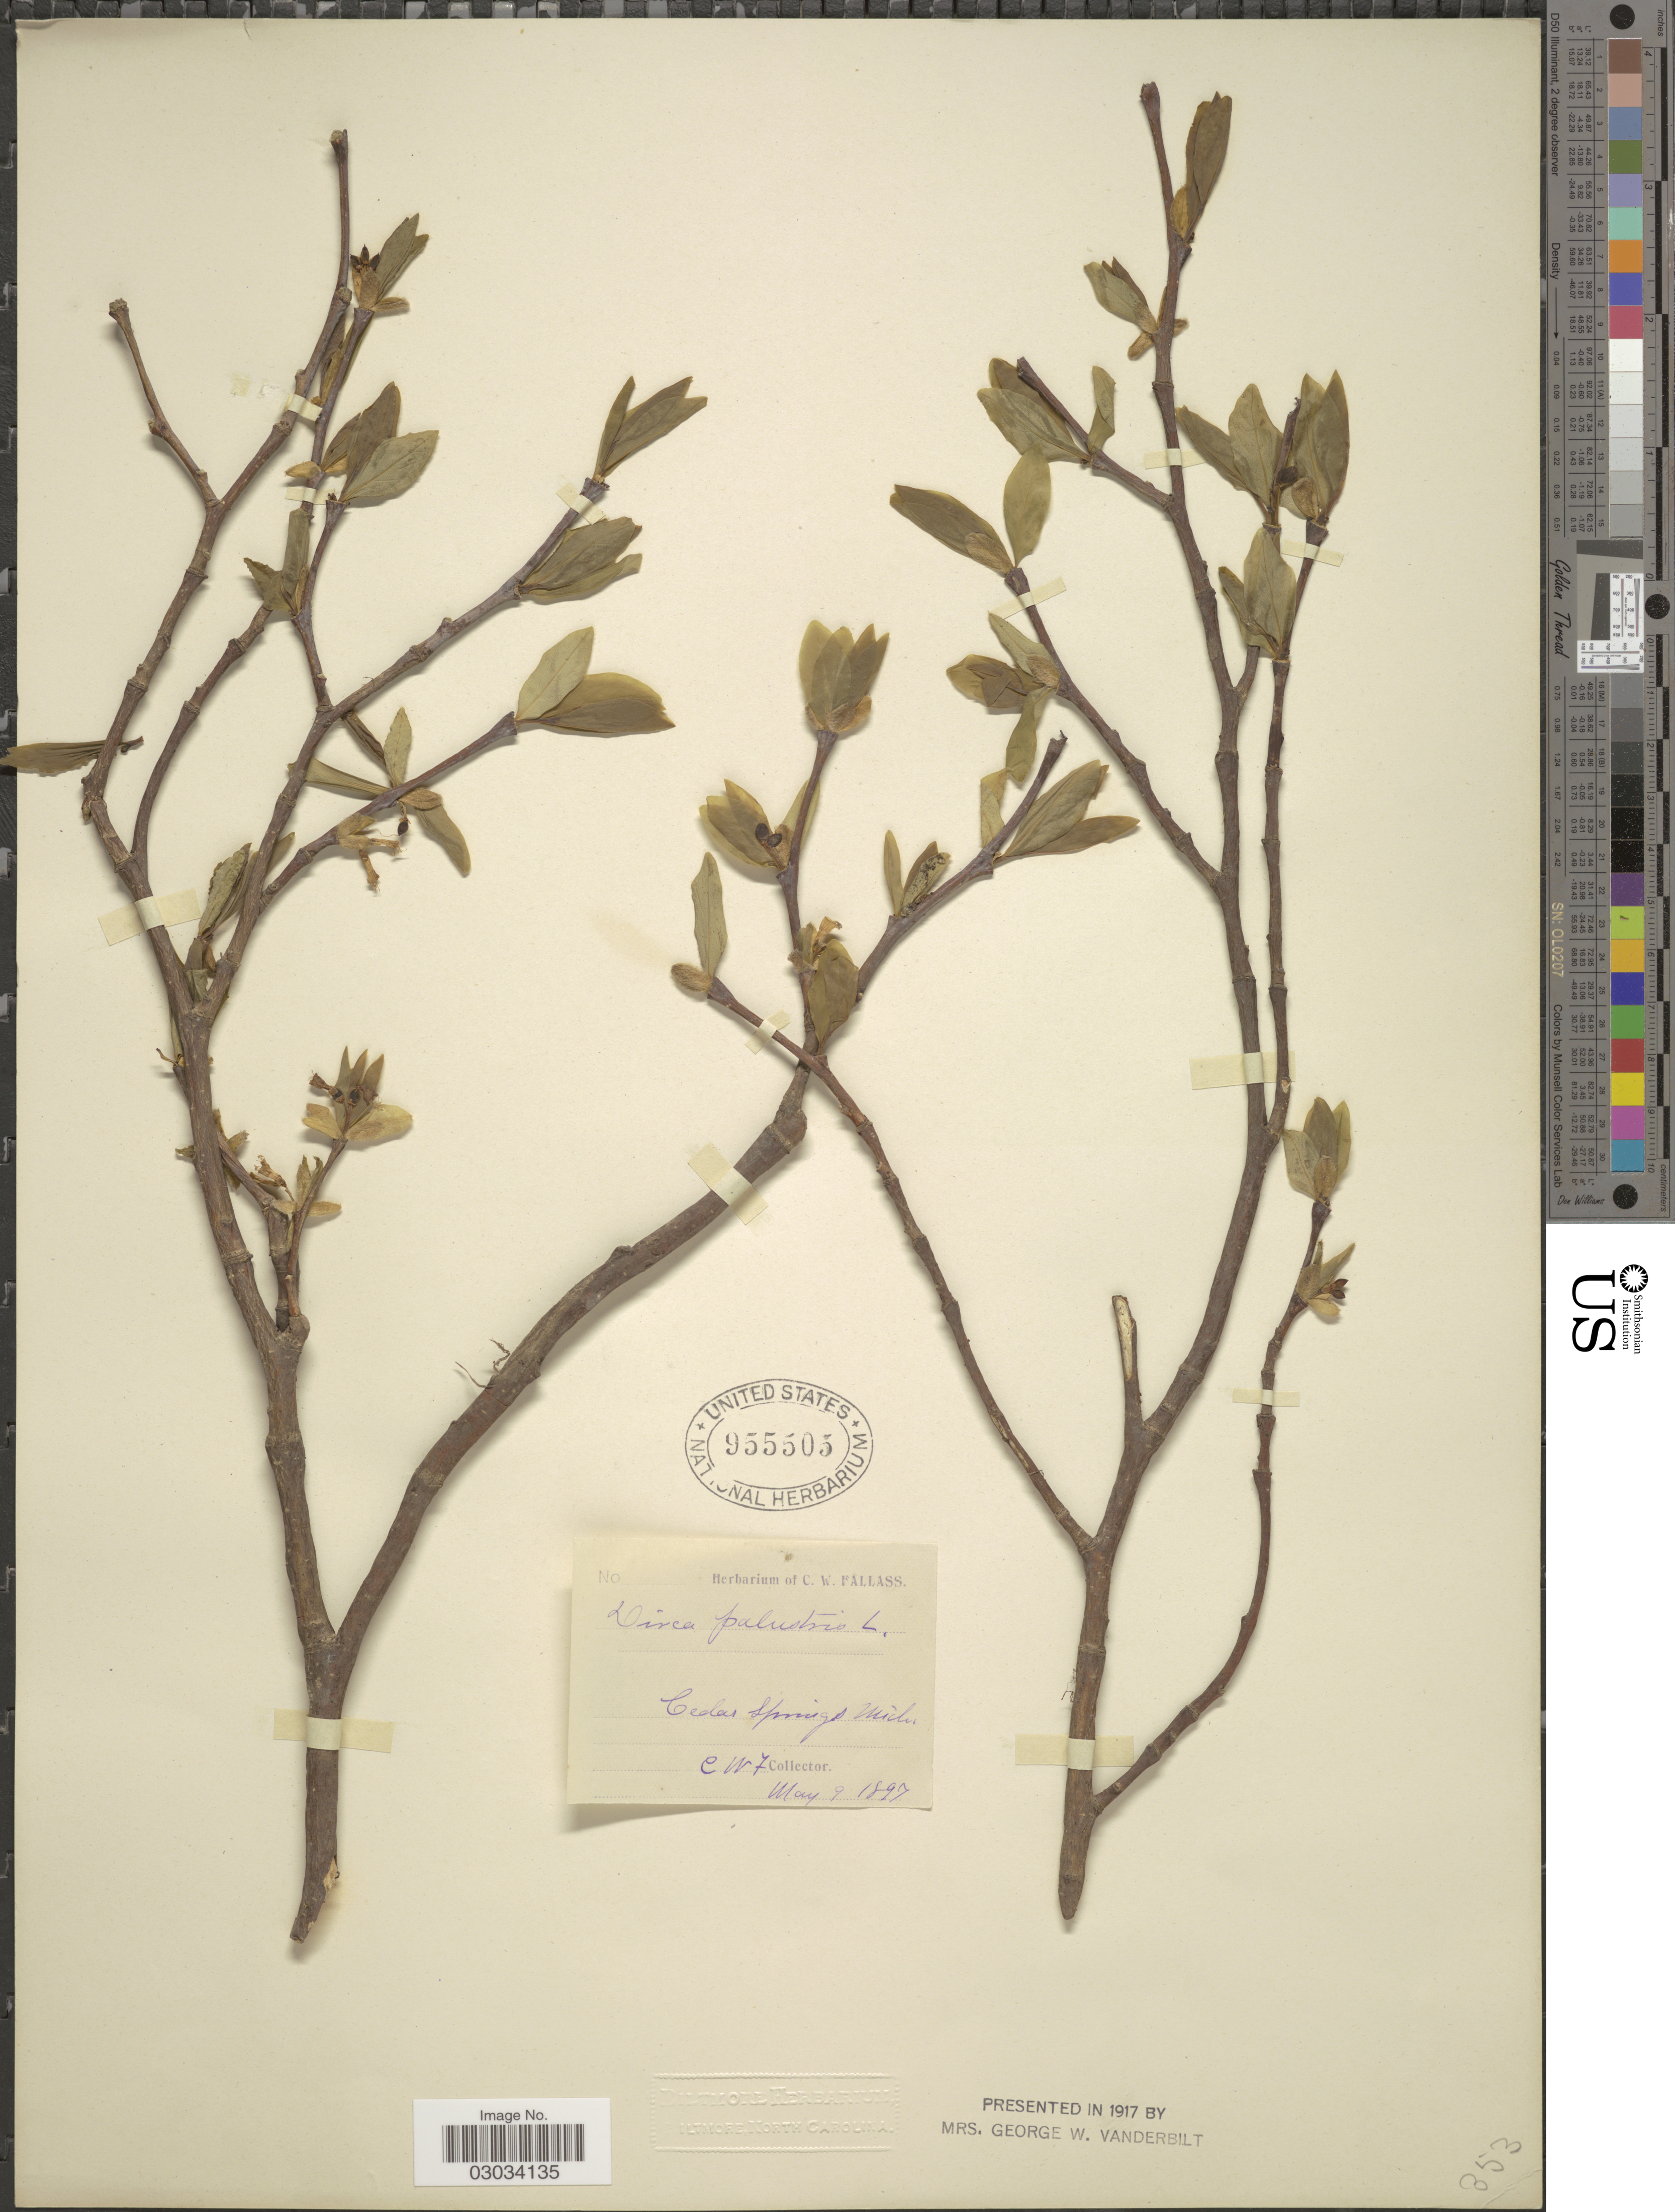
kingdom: Plantae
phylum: Tracheophyta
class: Magnoliopsida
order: Malvales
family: Thymelaeaceae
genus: Dirca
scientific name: Dirca palustris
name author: L.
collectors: C. Fallass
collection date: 1897-05-09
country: United States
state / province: Michigan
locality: Cedas Springs.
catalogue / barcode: US 955505